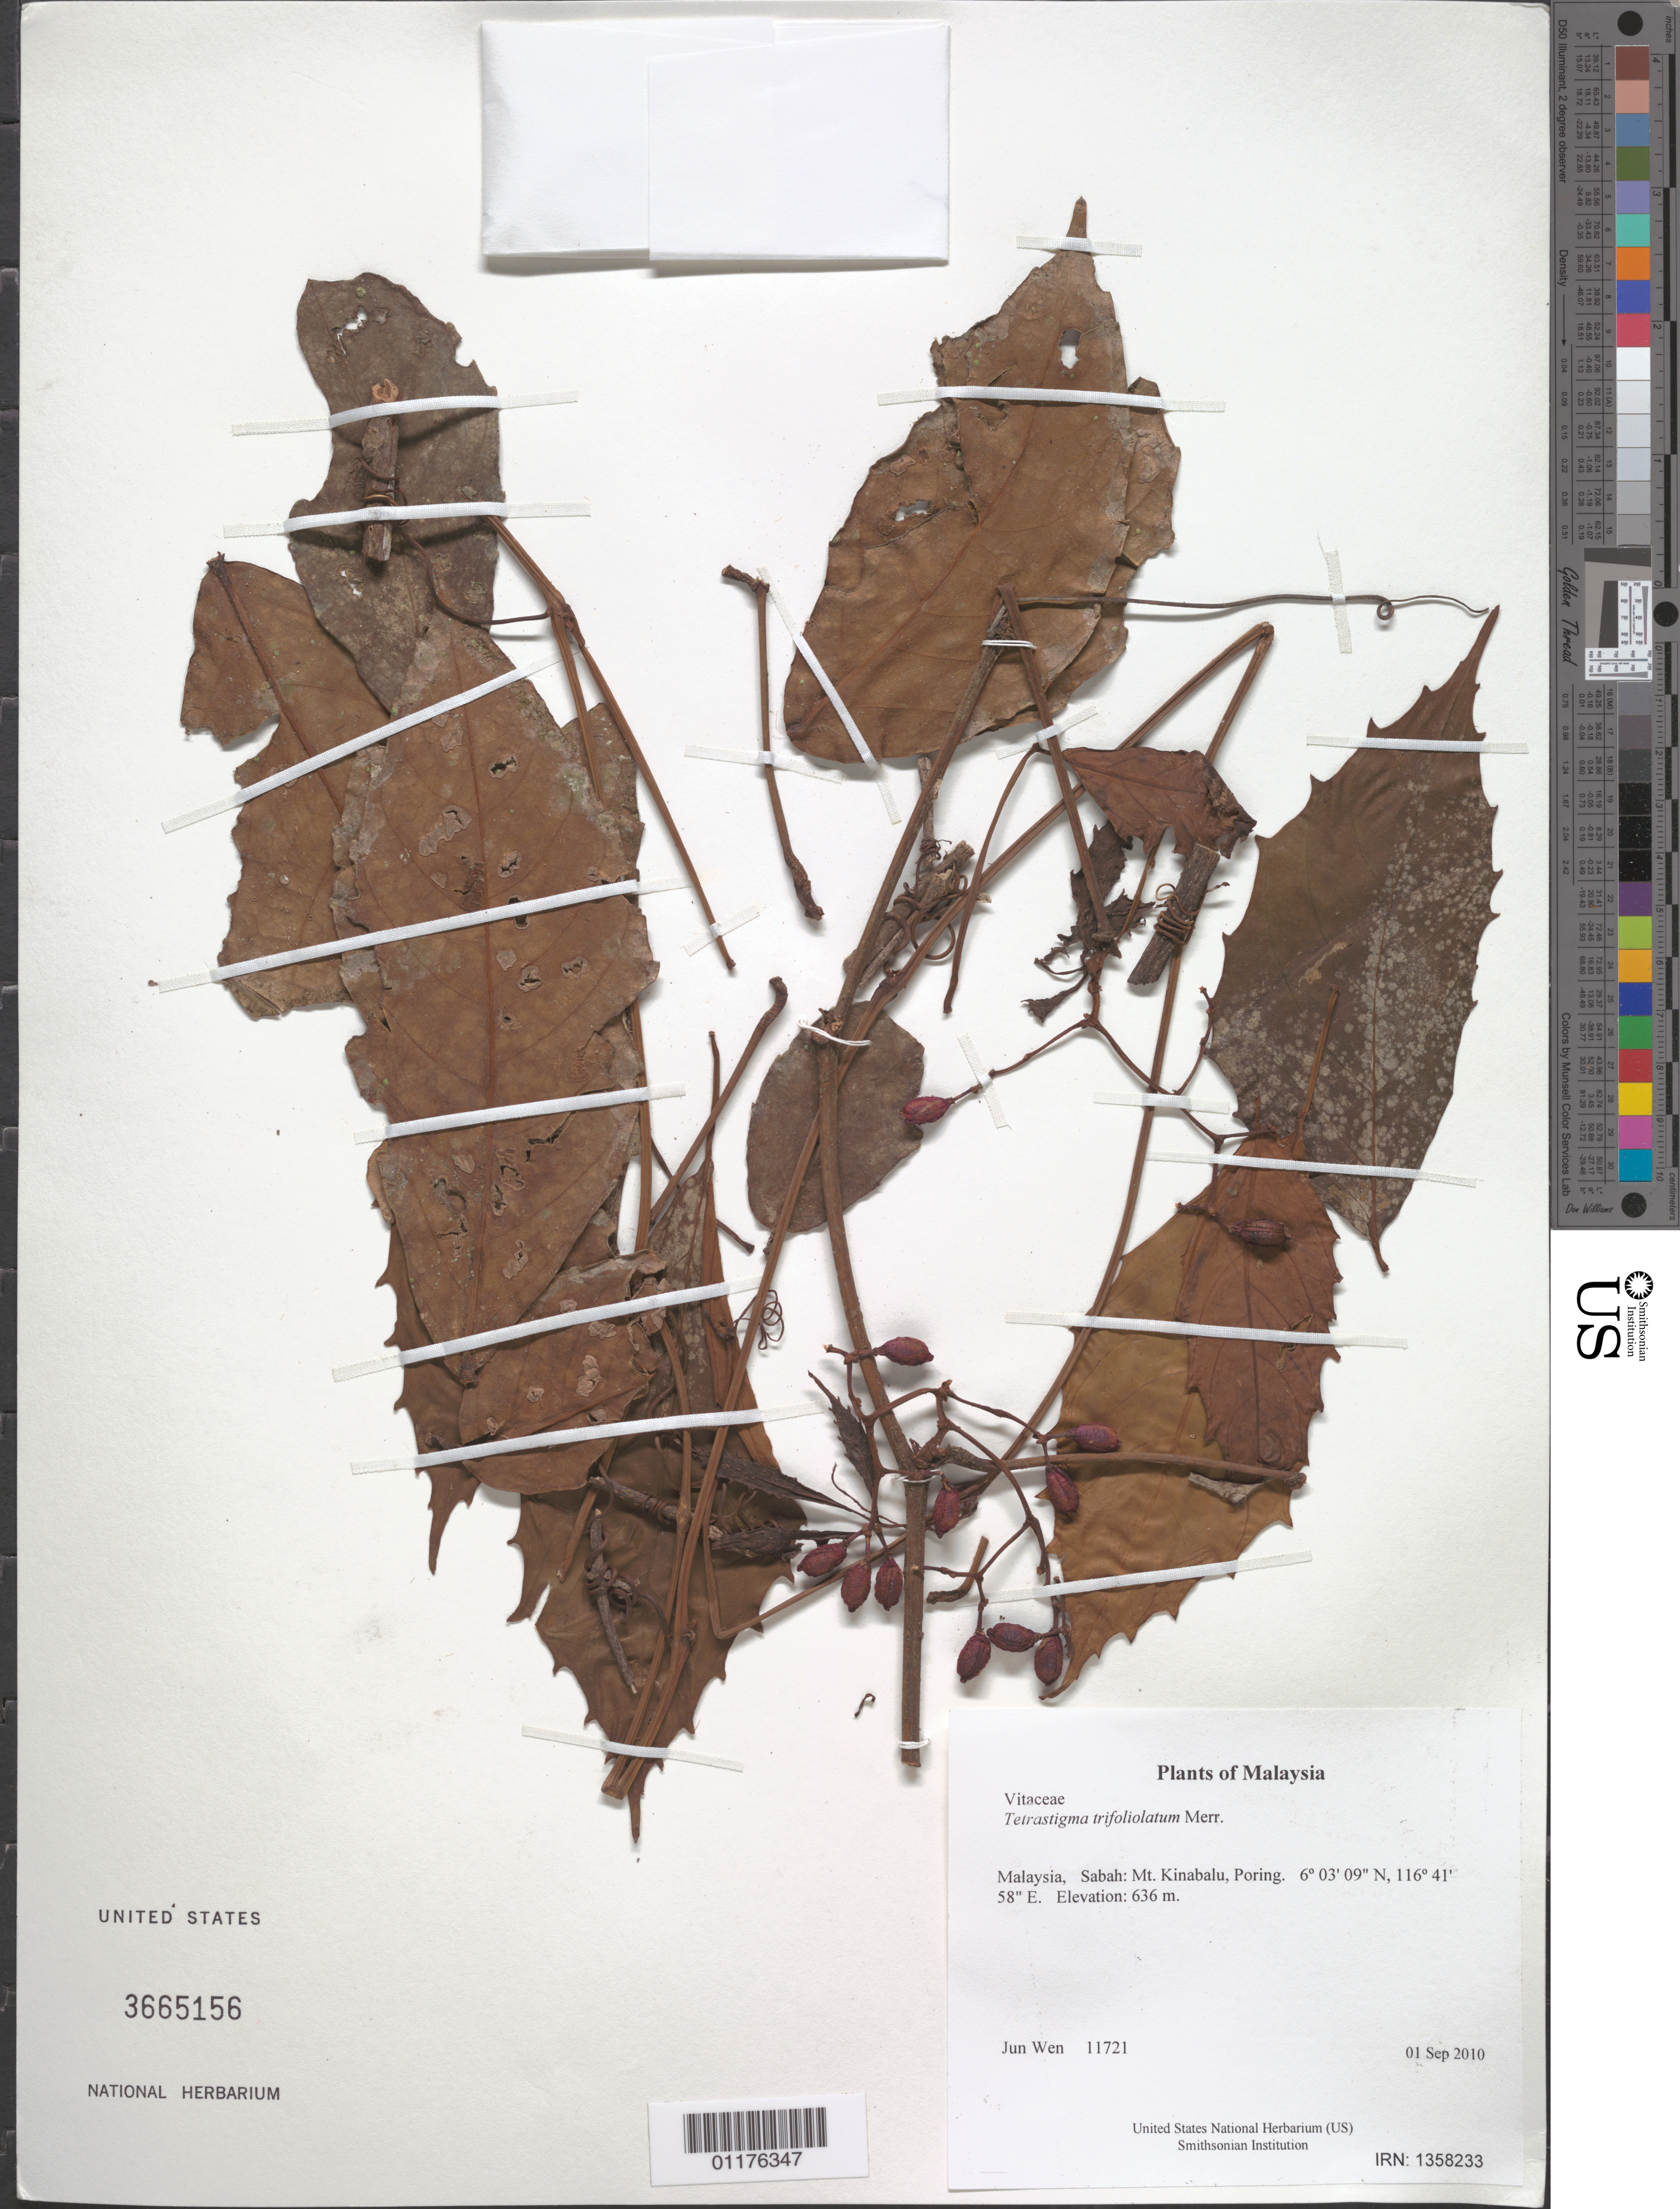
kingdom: Plantae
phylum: Tracheophyta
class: Magnoliopsida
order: Vitales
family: Vitaceae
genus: Tetrastigma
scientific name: Tetrastigma trifoliolatum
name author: Merr.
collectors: J. Wen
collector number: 11721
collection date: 2010-09-01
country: Malaysia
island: Borneo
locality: Sabah: Mt. Kinabalu, Poring.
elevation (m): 636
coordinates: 06 03 09.1 N, 116 41 58.1 E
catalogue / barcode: US 3665156